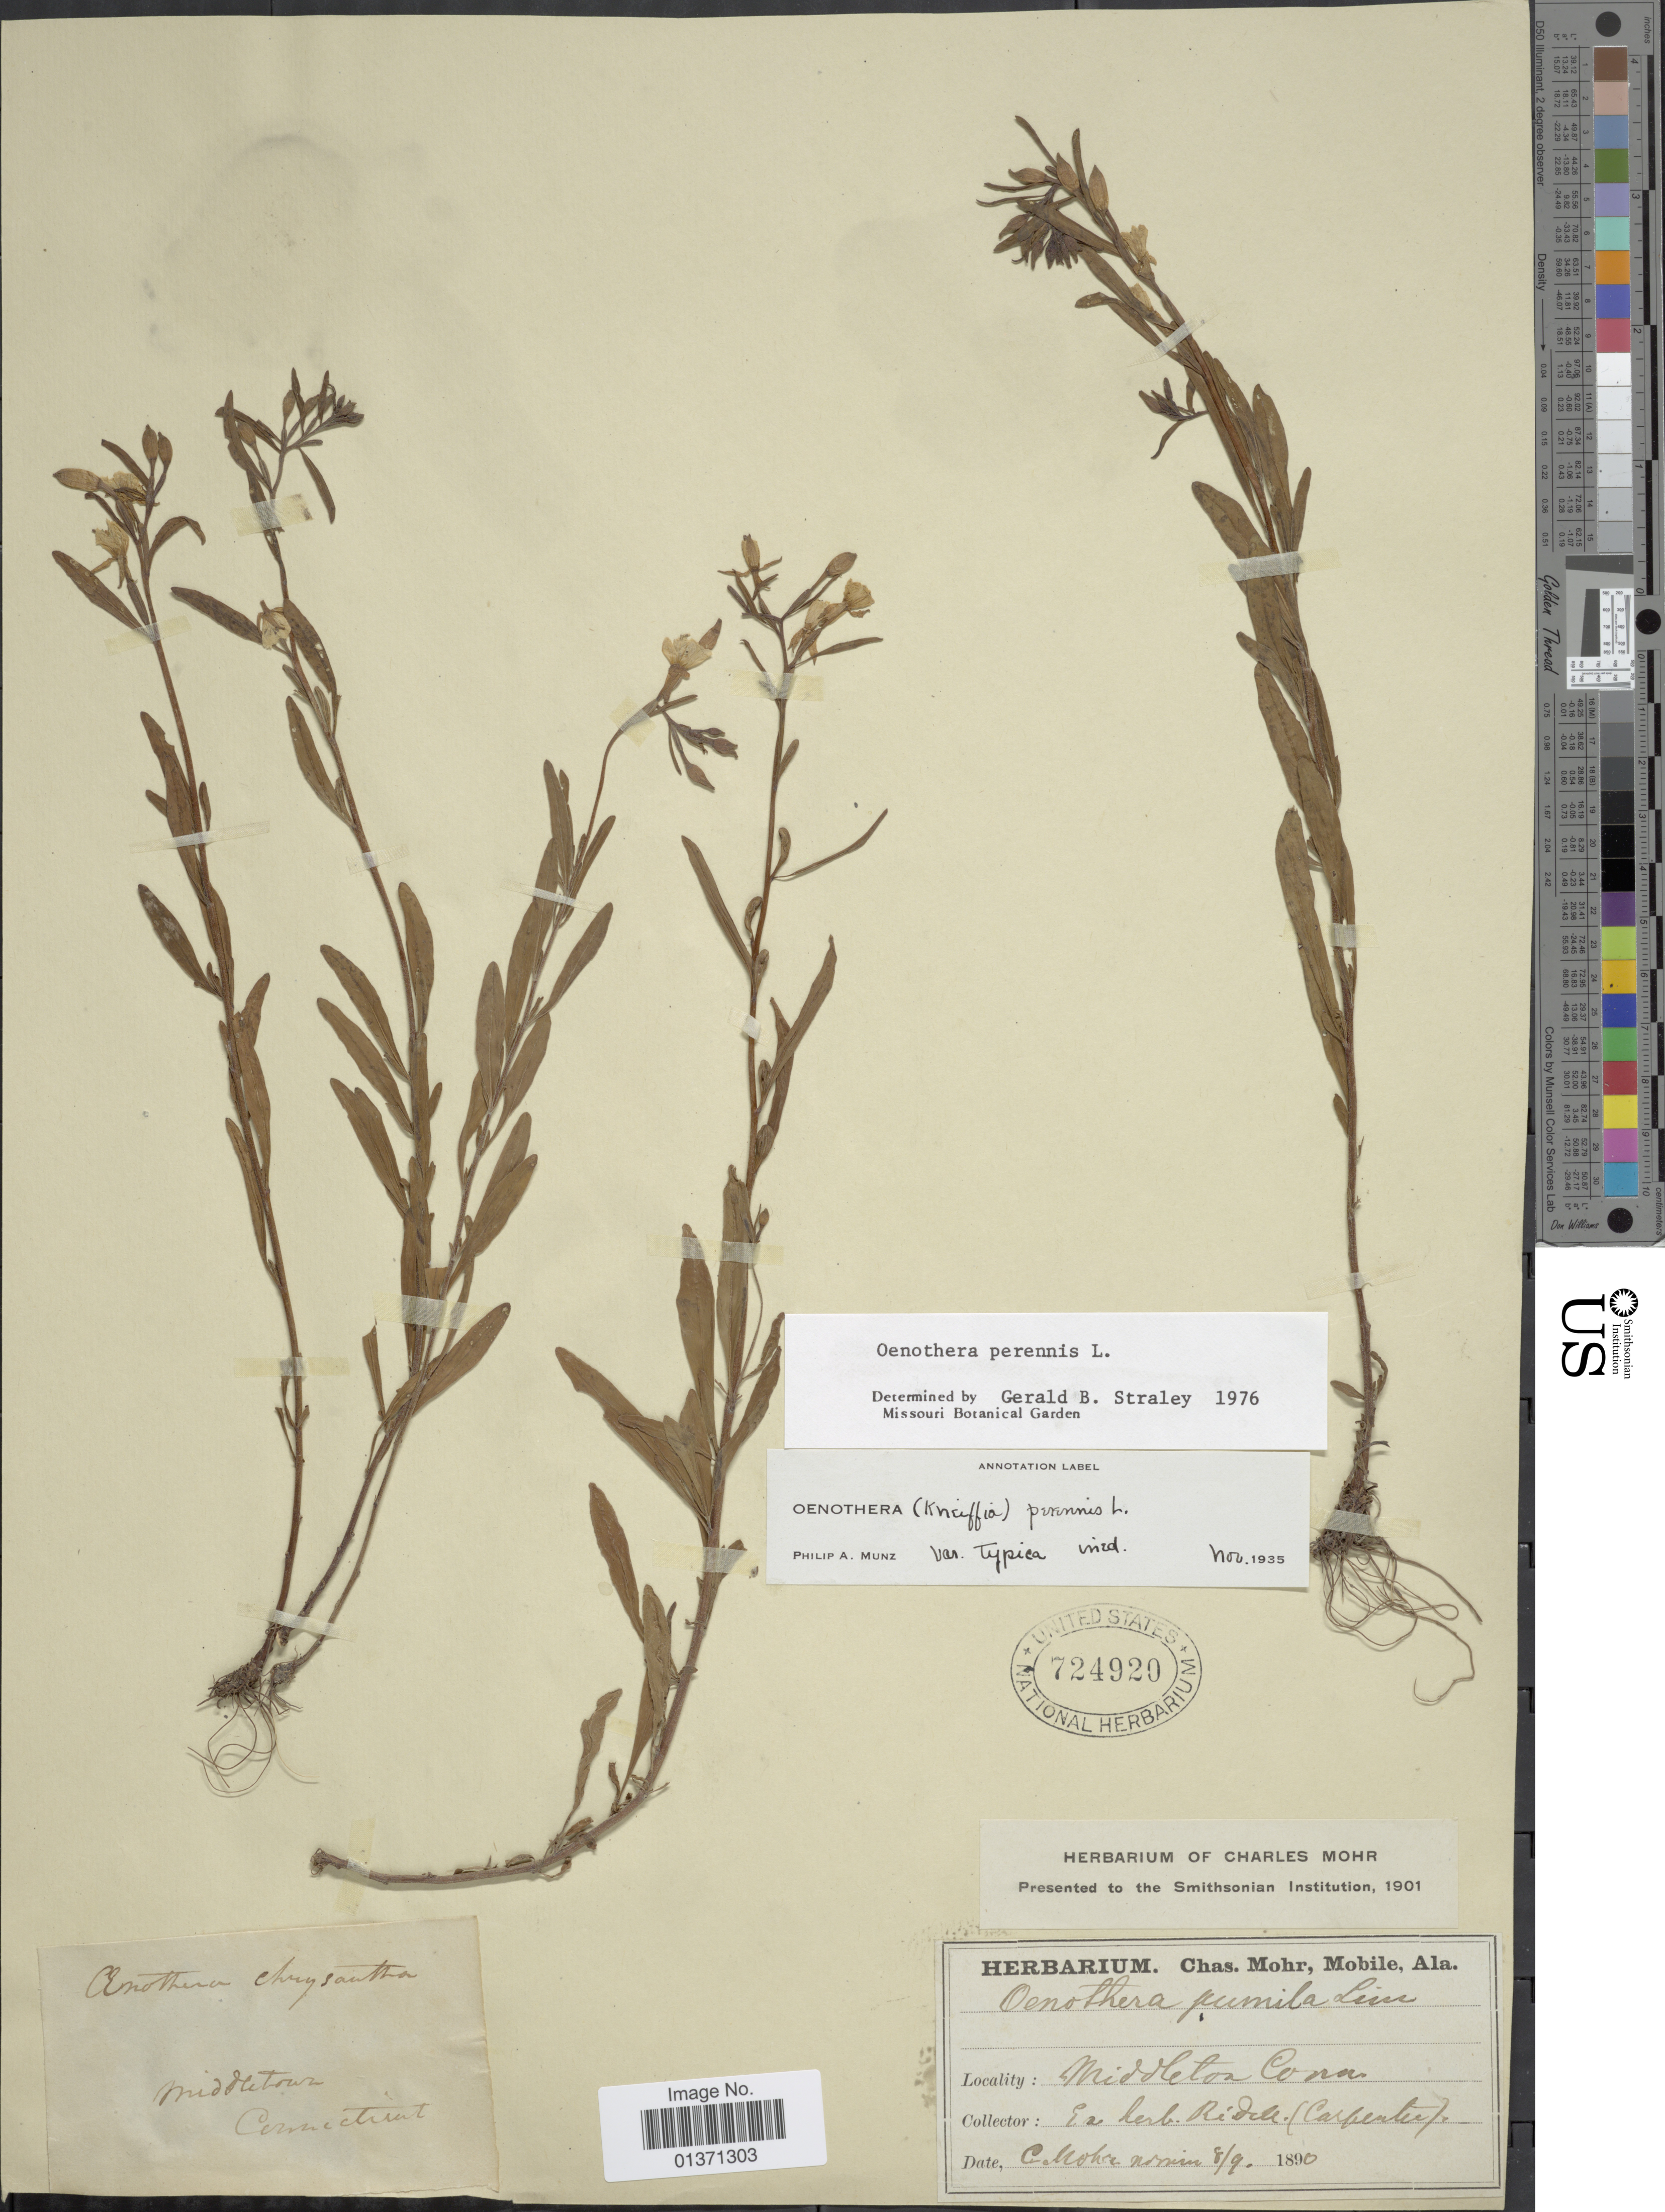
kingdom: Plantae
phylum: Tracheophyta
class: Magnoliopsida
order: Myrtales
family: Onagraceae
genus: Oenothera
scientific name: Oenothera perennis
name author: L.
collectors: C. T. Mohr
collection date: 1890-09-08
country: United States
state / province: Connecticut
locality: Middleton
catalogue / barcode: US 724920